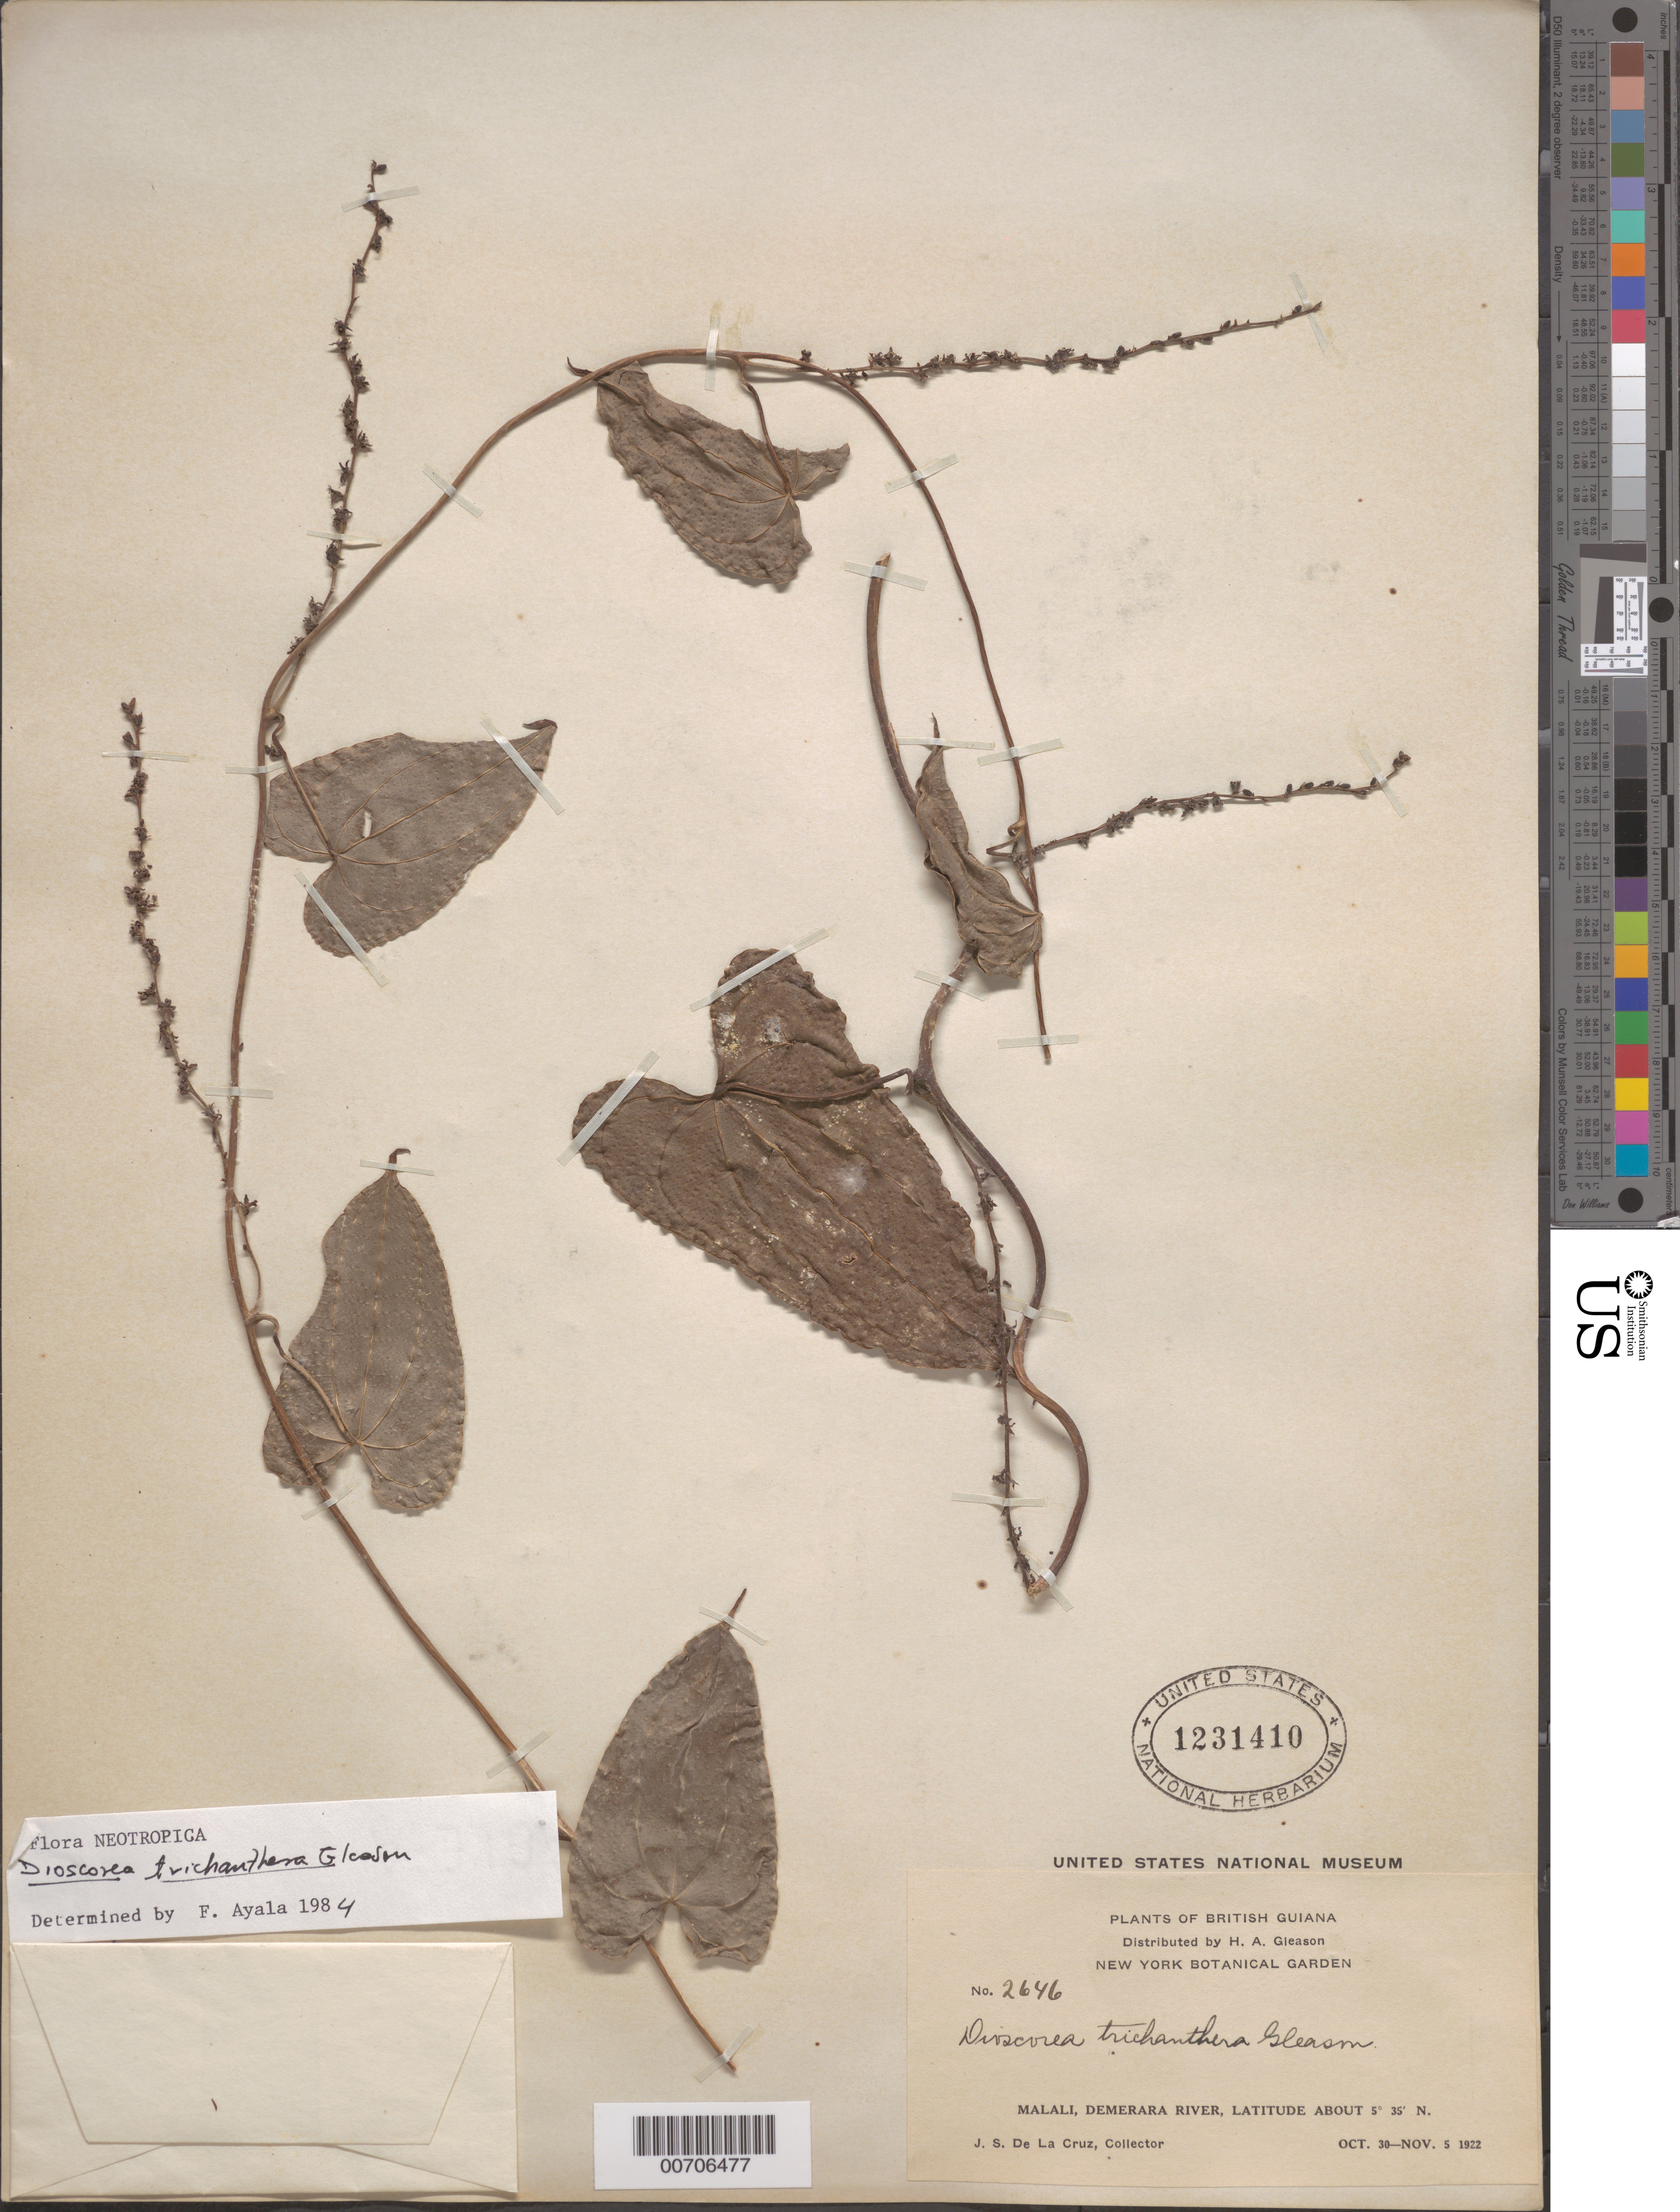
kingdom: Plantae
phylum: Tracheophyta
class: Liliopsida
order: Dioscoreales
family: Dioscoreaceae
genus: Dioscorea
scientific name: Dioscorea trichanthera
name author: Gleason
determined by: Ayala F., Franklin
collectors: J. S. de la Cruz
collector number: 2646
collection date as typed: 30-Oct-22 to 5-Nov-22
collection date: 1922-10-30/1922-11-05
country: Guyana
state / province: U. Demerara-Berbice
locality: Malali, Demerara R.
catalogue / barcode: US 1231410